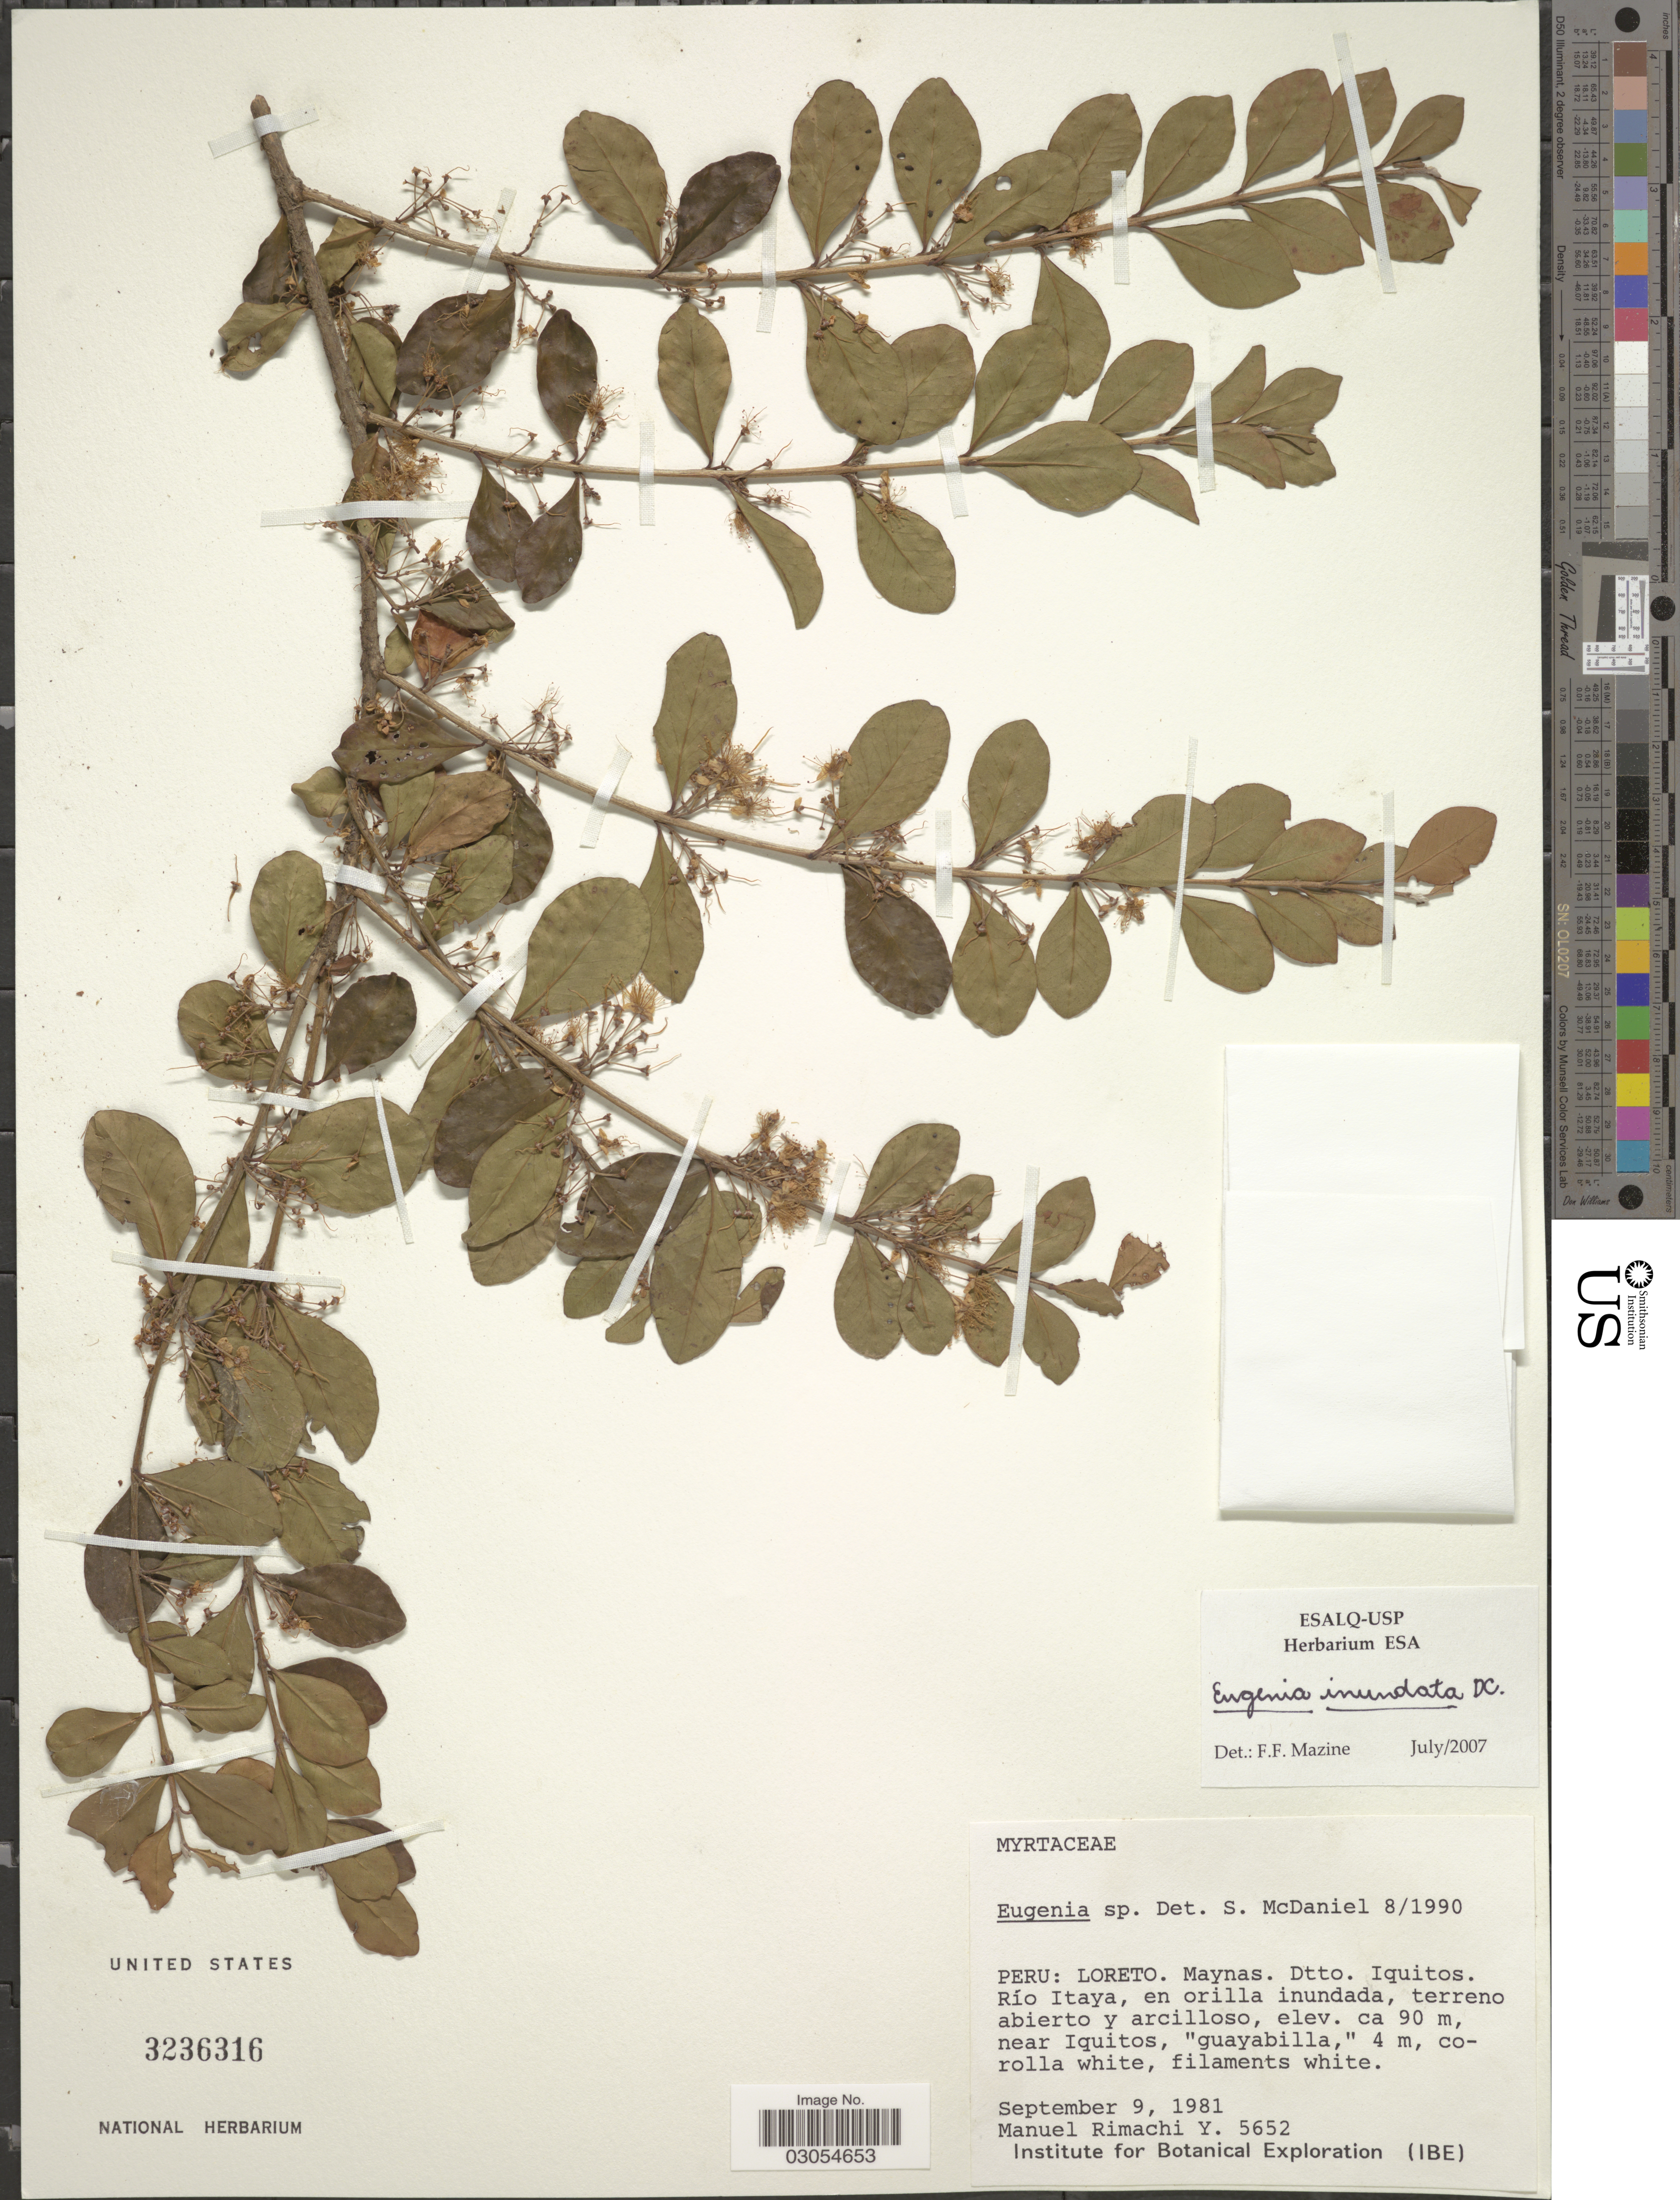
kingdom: Plantae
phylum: Tracheophyta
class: Magnoliopsida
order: Myrtales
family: Myrtaceae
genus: Eugenia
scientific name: Eugenia inundata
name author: DC.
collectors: M. Rimachi Y.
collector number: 5652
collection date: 1981-09-09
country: Peru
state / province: Loreto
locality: Maynas. Dtto. Iquitos. Río Itaya, en orilla inundada.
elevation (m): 90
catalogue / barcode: US 3236316